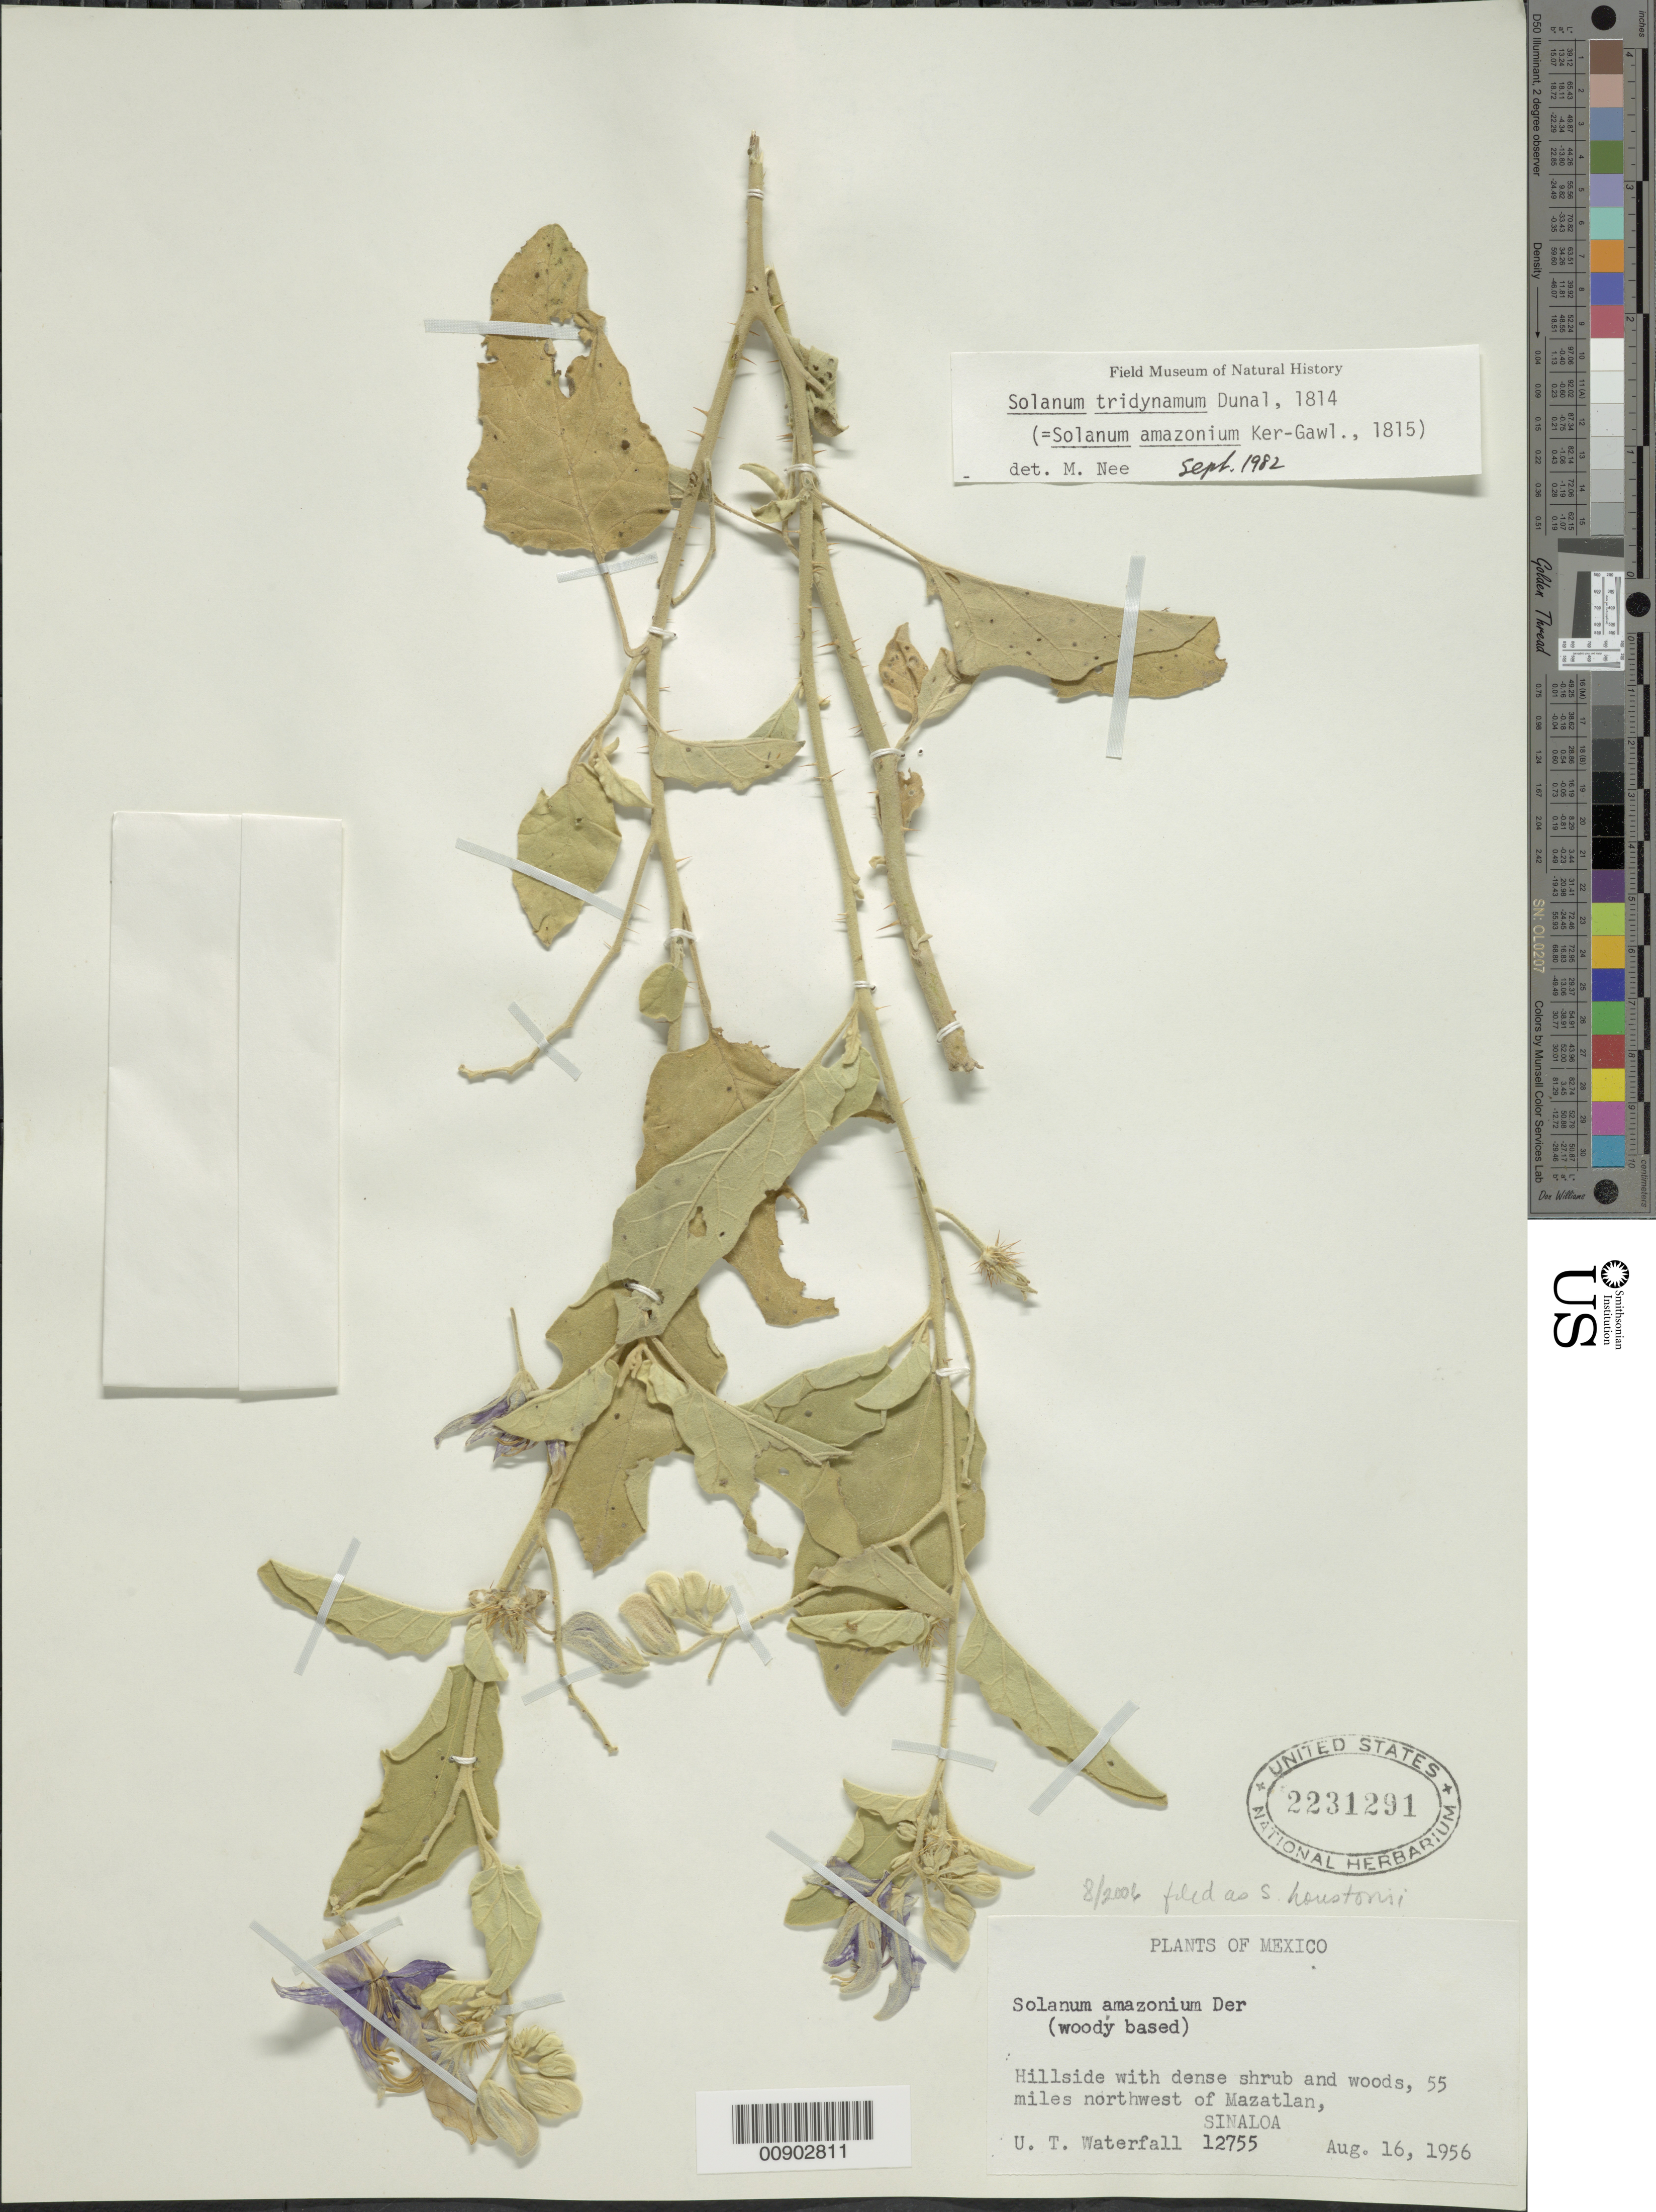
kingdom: Plantae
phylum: Tracheophyta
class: Magnoliopsida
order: Solanales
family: Solanaceae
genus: Solanum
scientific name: Solanum houstonii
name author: Dunal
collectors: U. T. Waterfall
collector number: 12755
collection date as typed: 16 Aug 1956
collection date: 1956-08-16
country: Mexico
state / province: Sinaloa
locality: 55 miles northwest of Mazatlan, Sinaloa.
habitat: Hillside with dense shrub and woods.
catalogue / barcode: US 2231291